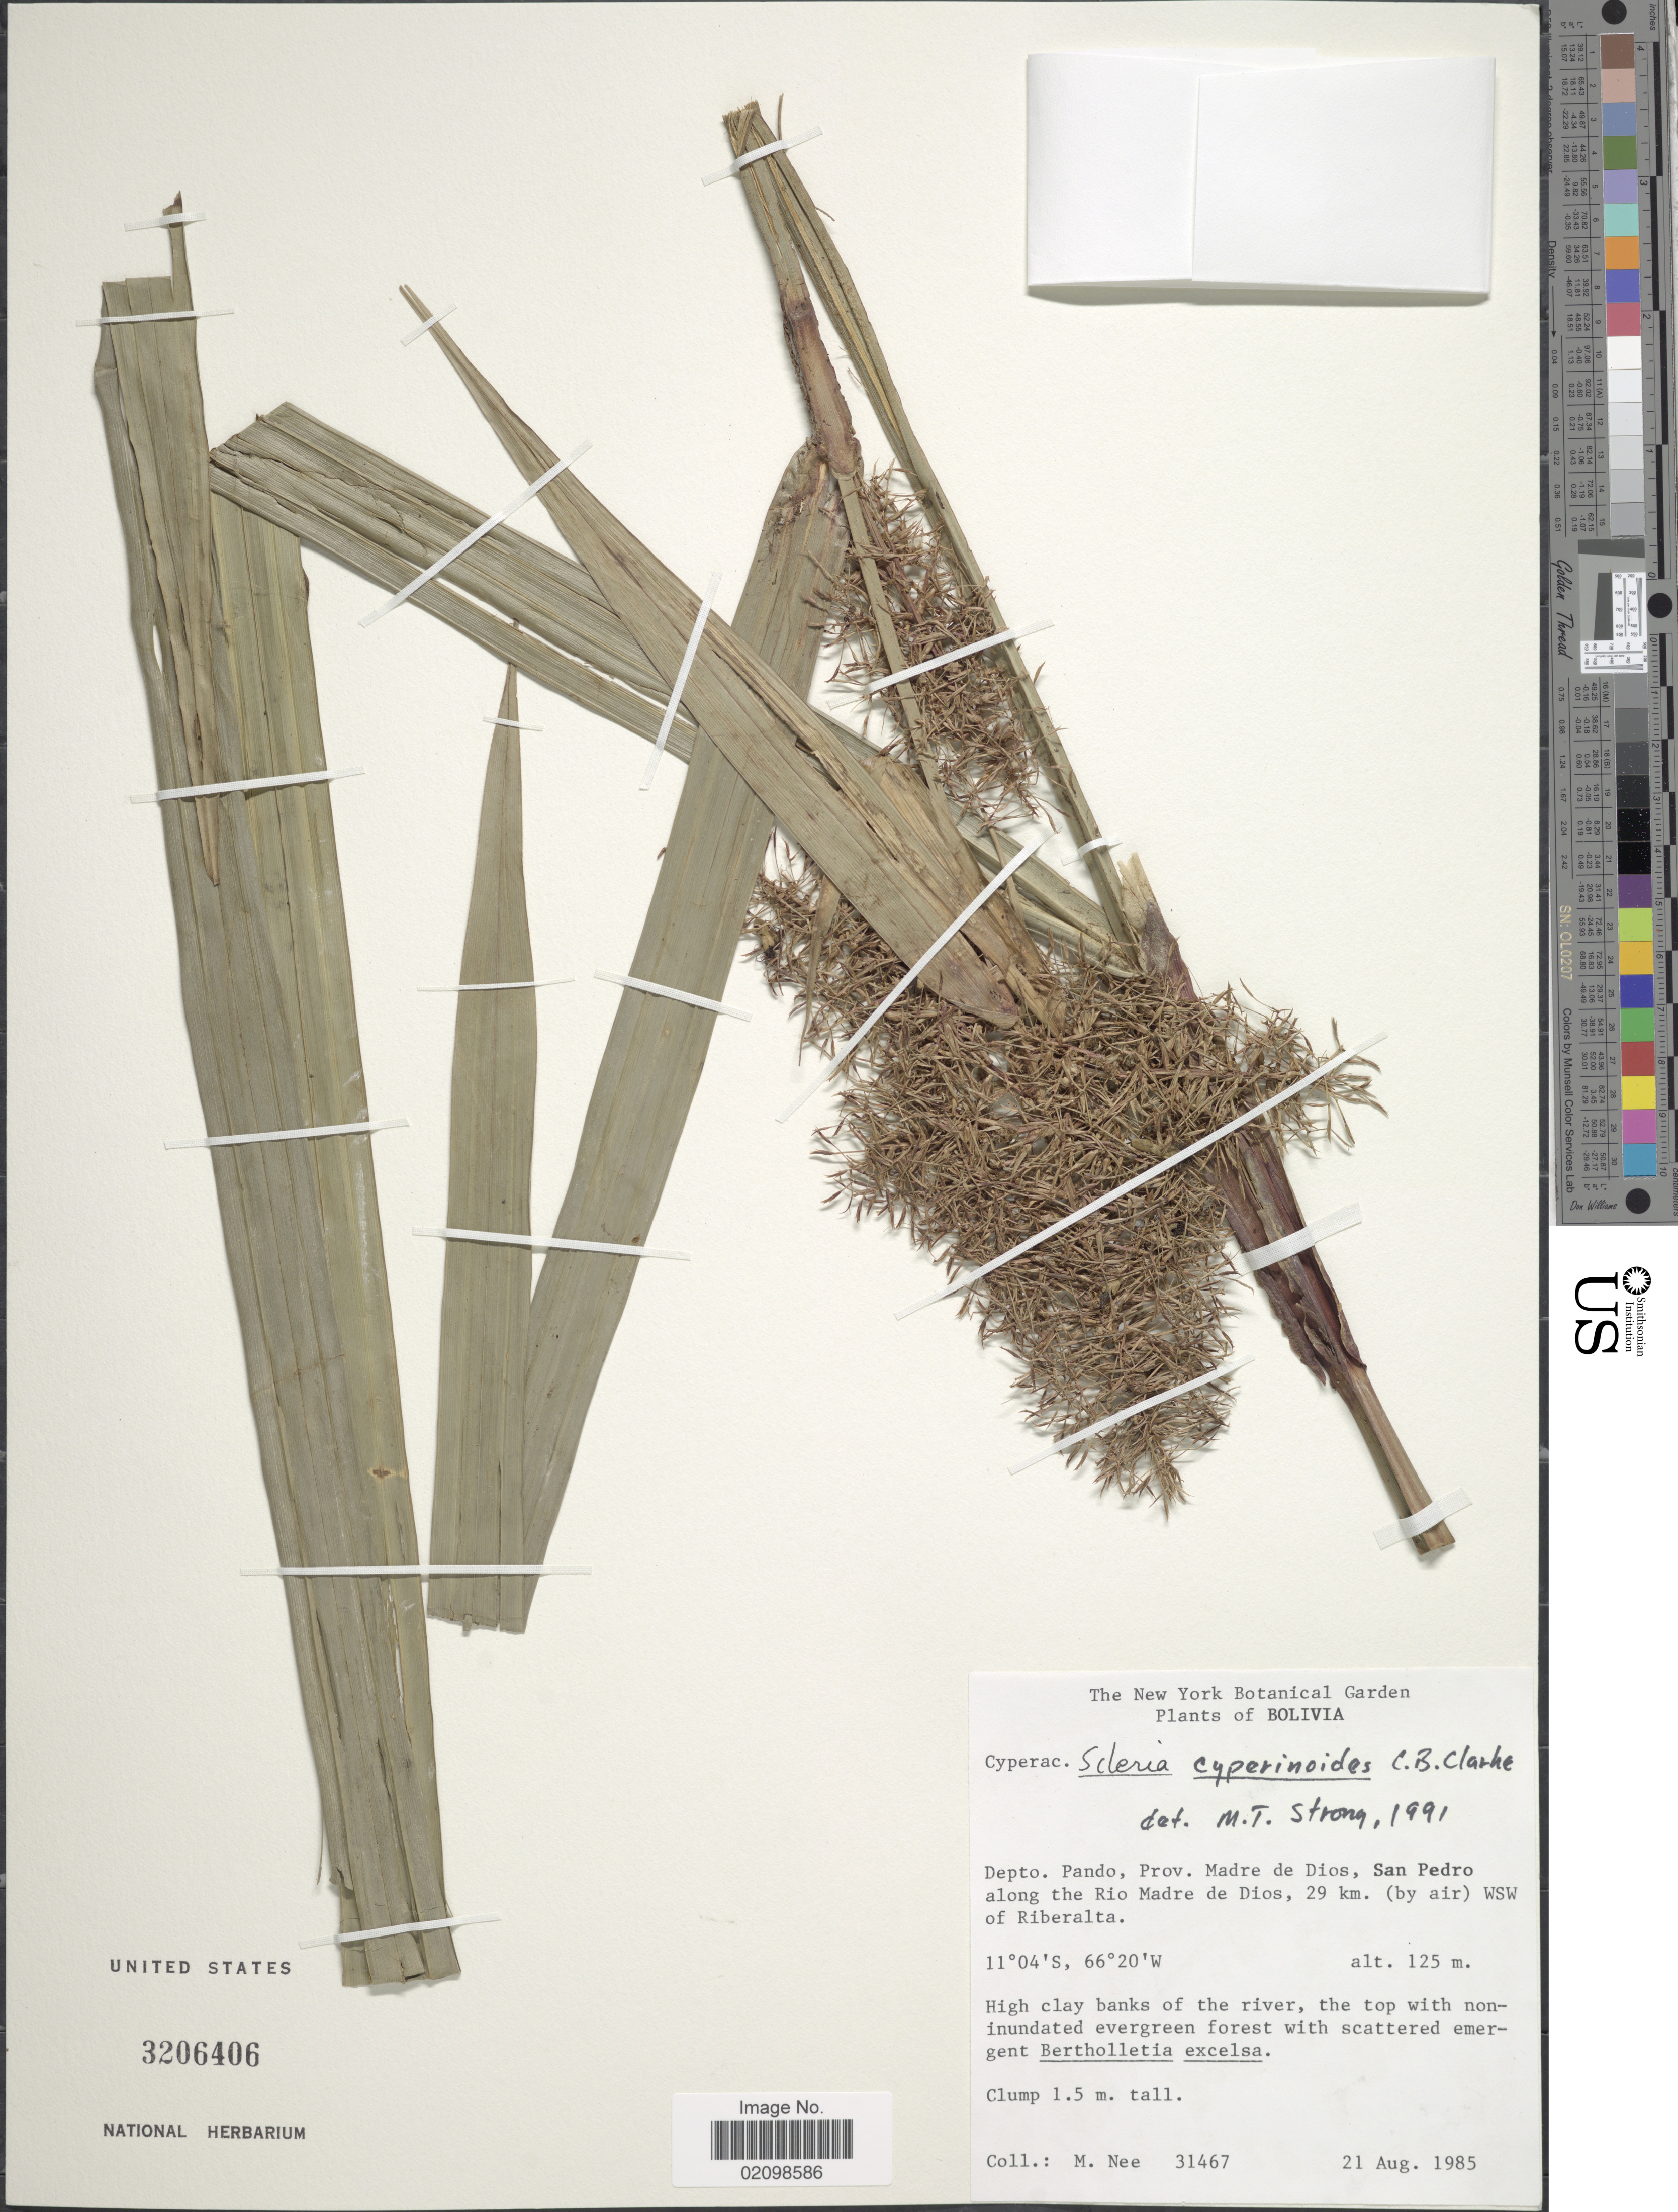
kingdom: Plantae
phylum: Tracheophyta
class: Liliopsida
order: Poales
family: Cyperaceae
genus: Scleria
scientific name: Scleria cyperinoides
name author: C.B. Clarke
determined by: Strong, Mark T., (BOT), Smithsonian Institution - National Museum of Natural History (UNITED STATES)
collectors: M. Nee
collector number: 31467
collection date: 1985-08-21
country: Peru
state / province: Madre de Dios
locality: Bolivia, Depto. Pando, Prov. Madre de Dios, San Pedro along the Rio Madre de Dios, 29 km. (by air) WSW of Riberalta.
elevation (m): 125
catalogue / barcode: US 3206406